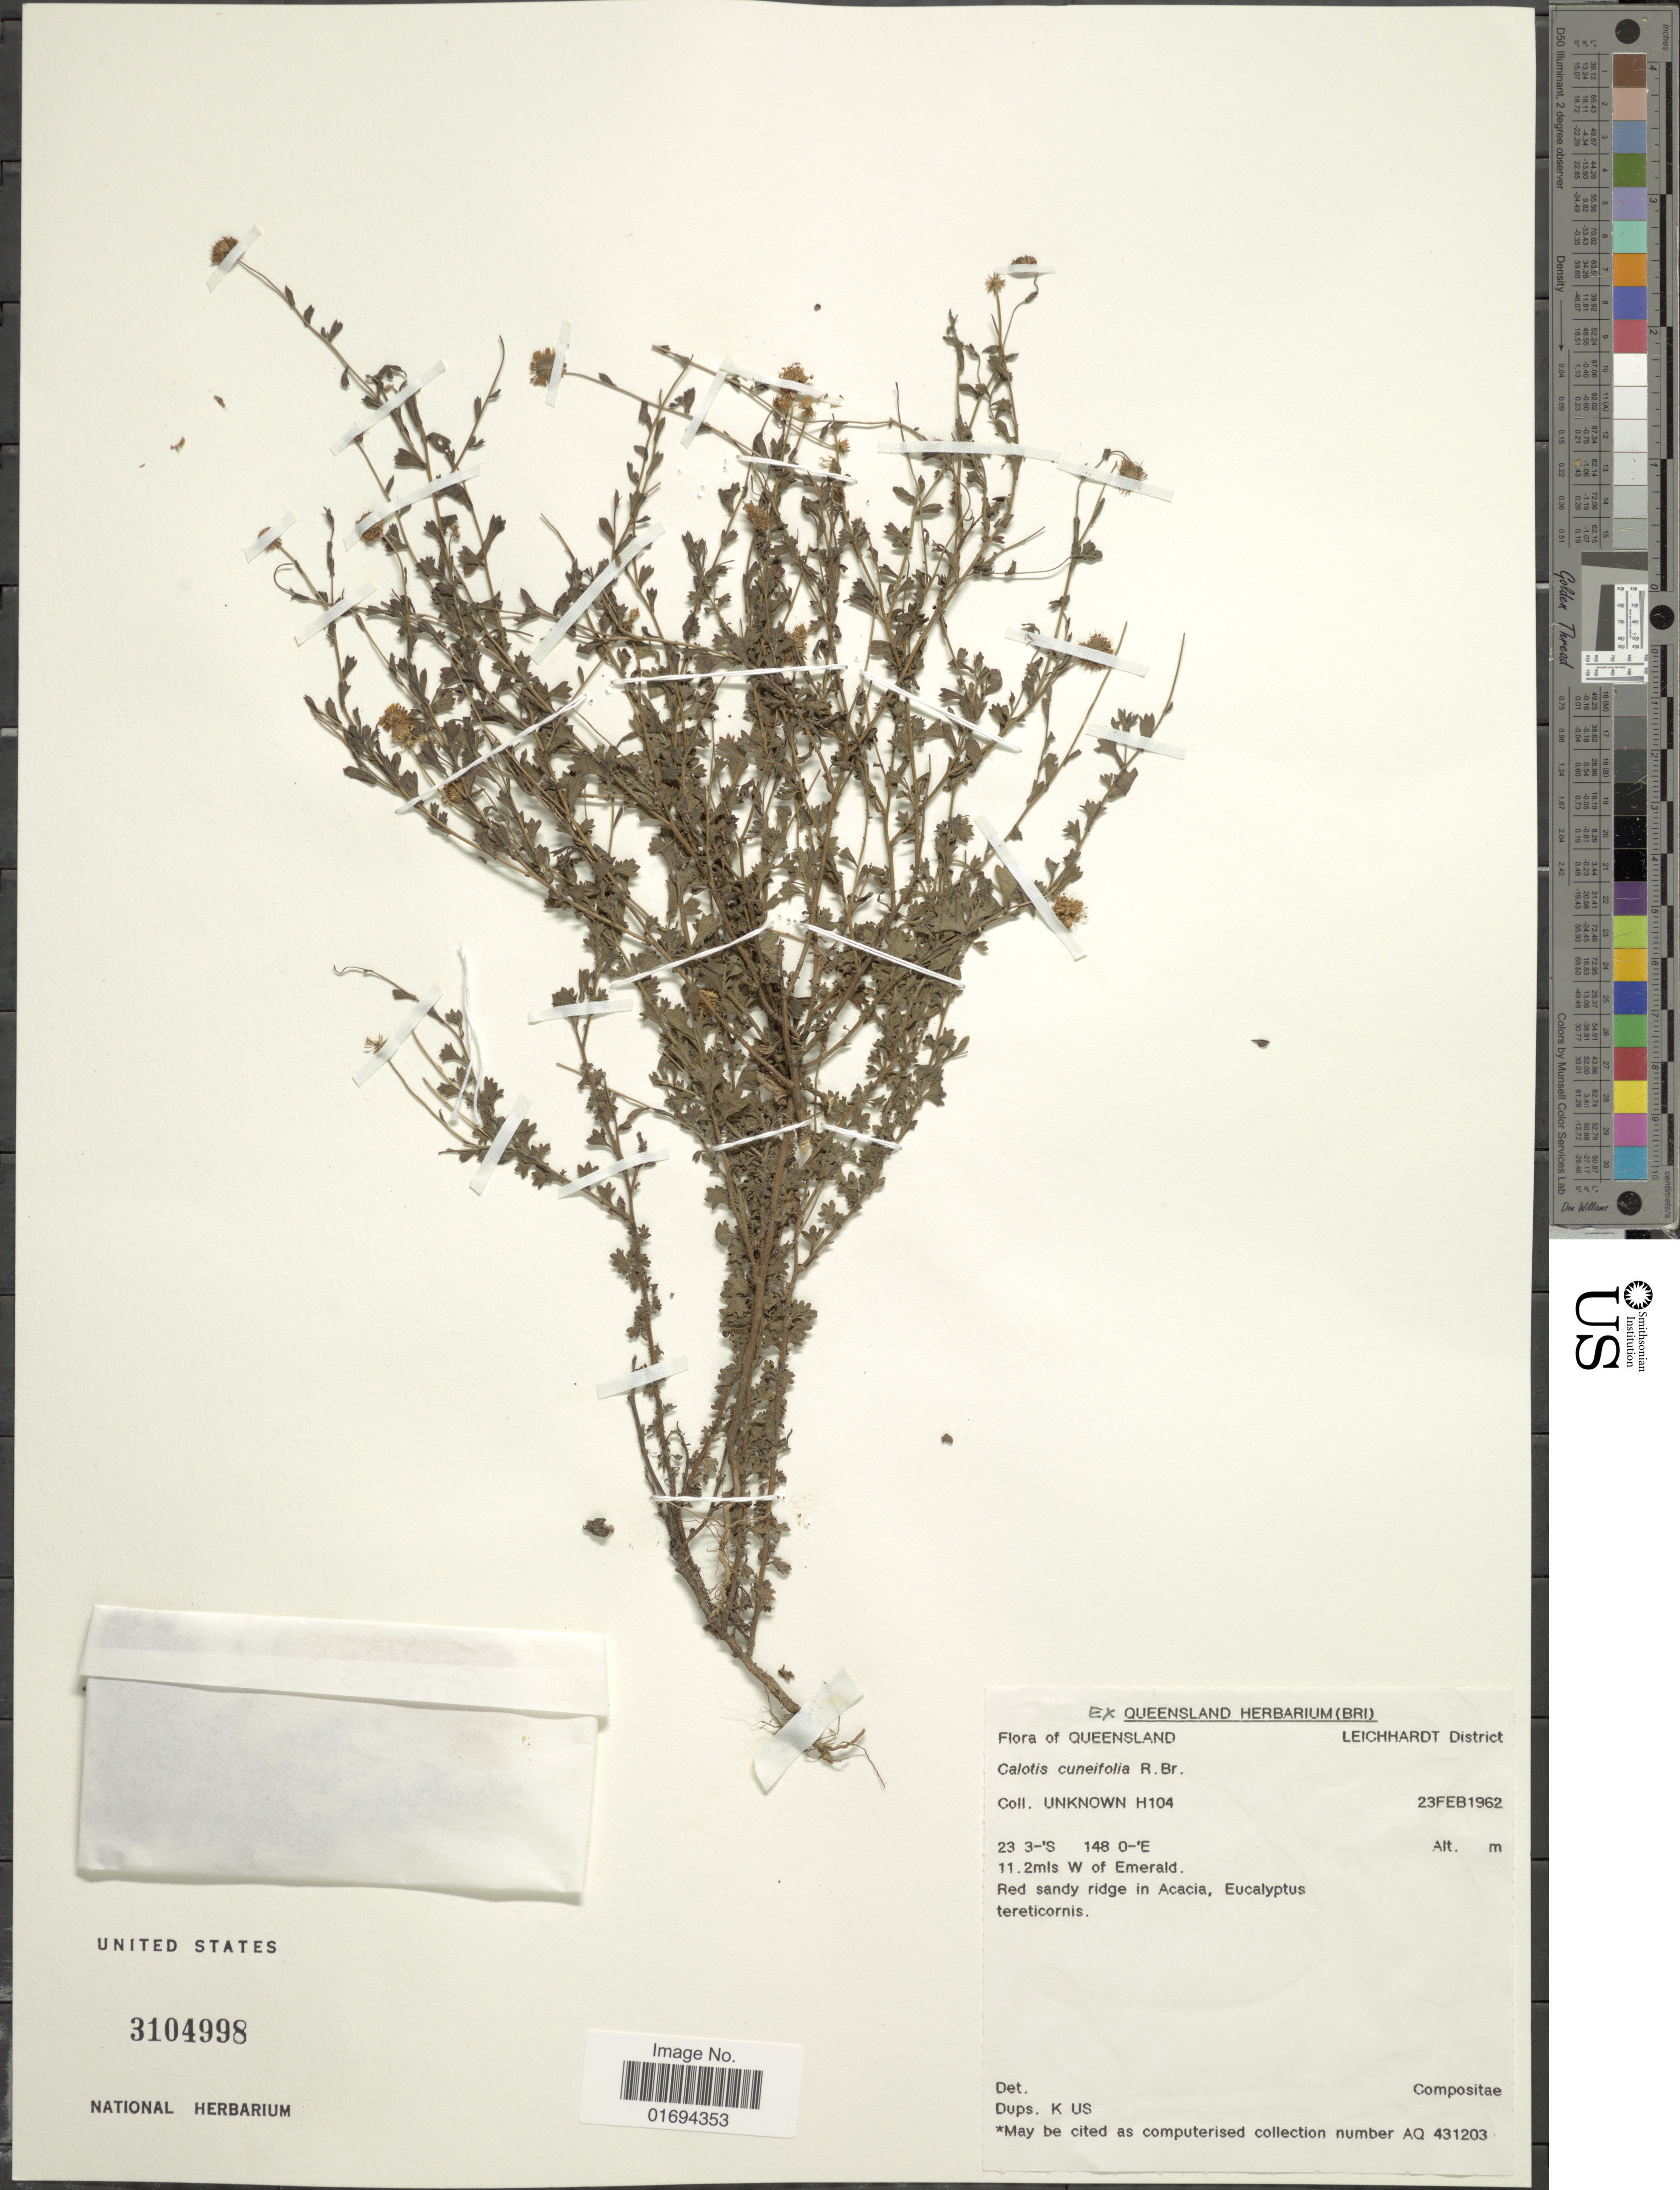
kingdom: Plantae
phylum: Tracheophyta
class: Magnoliopsida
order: Asterales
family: Asteraceae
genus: Calotis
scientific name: Calotis cuneifolia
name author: R. Br.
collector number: H104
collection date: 1962-02-23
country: Australia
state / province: Queensland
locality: Leichhardt District, 11.2mls W of Emerald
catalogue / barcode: US 3104998